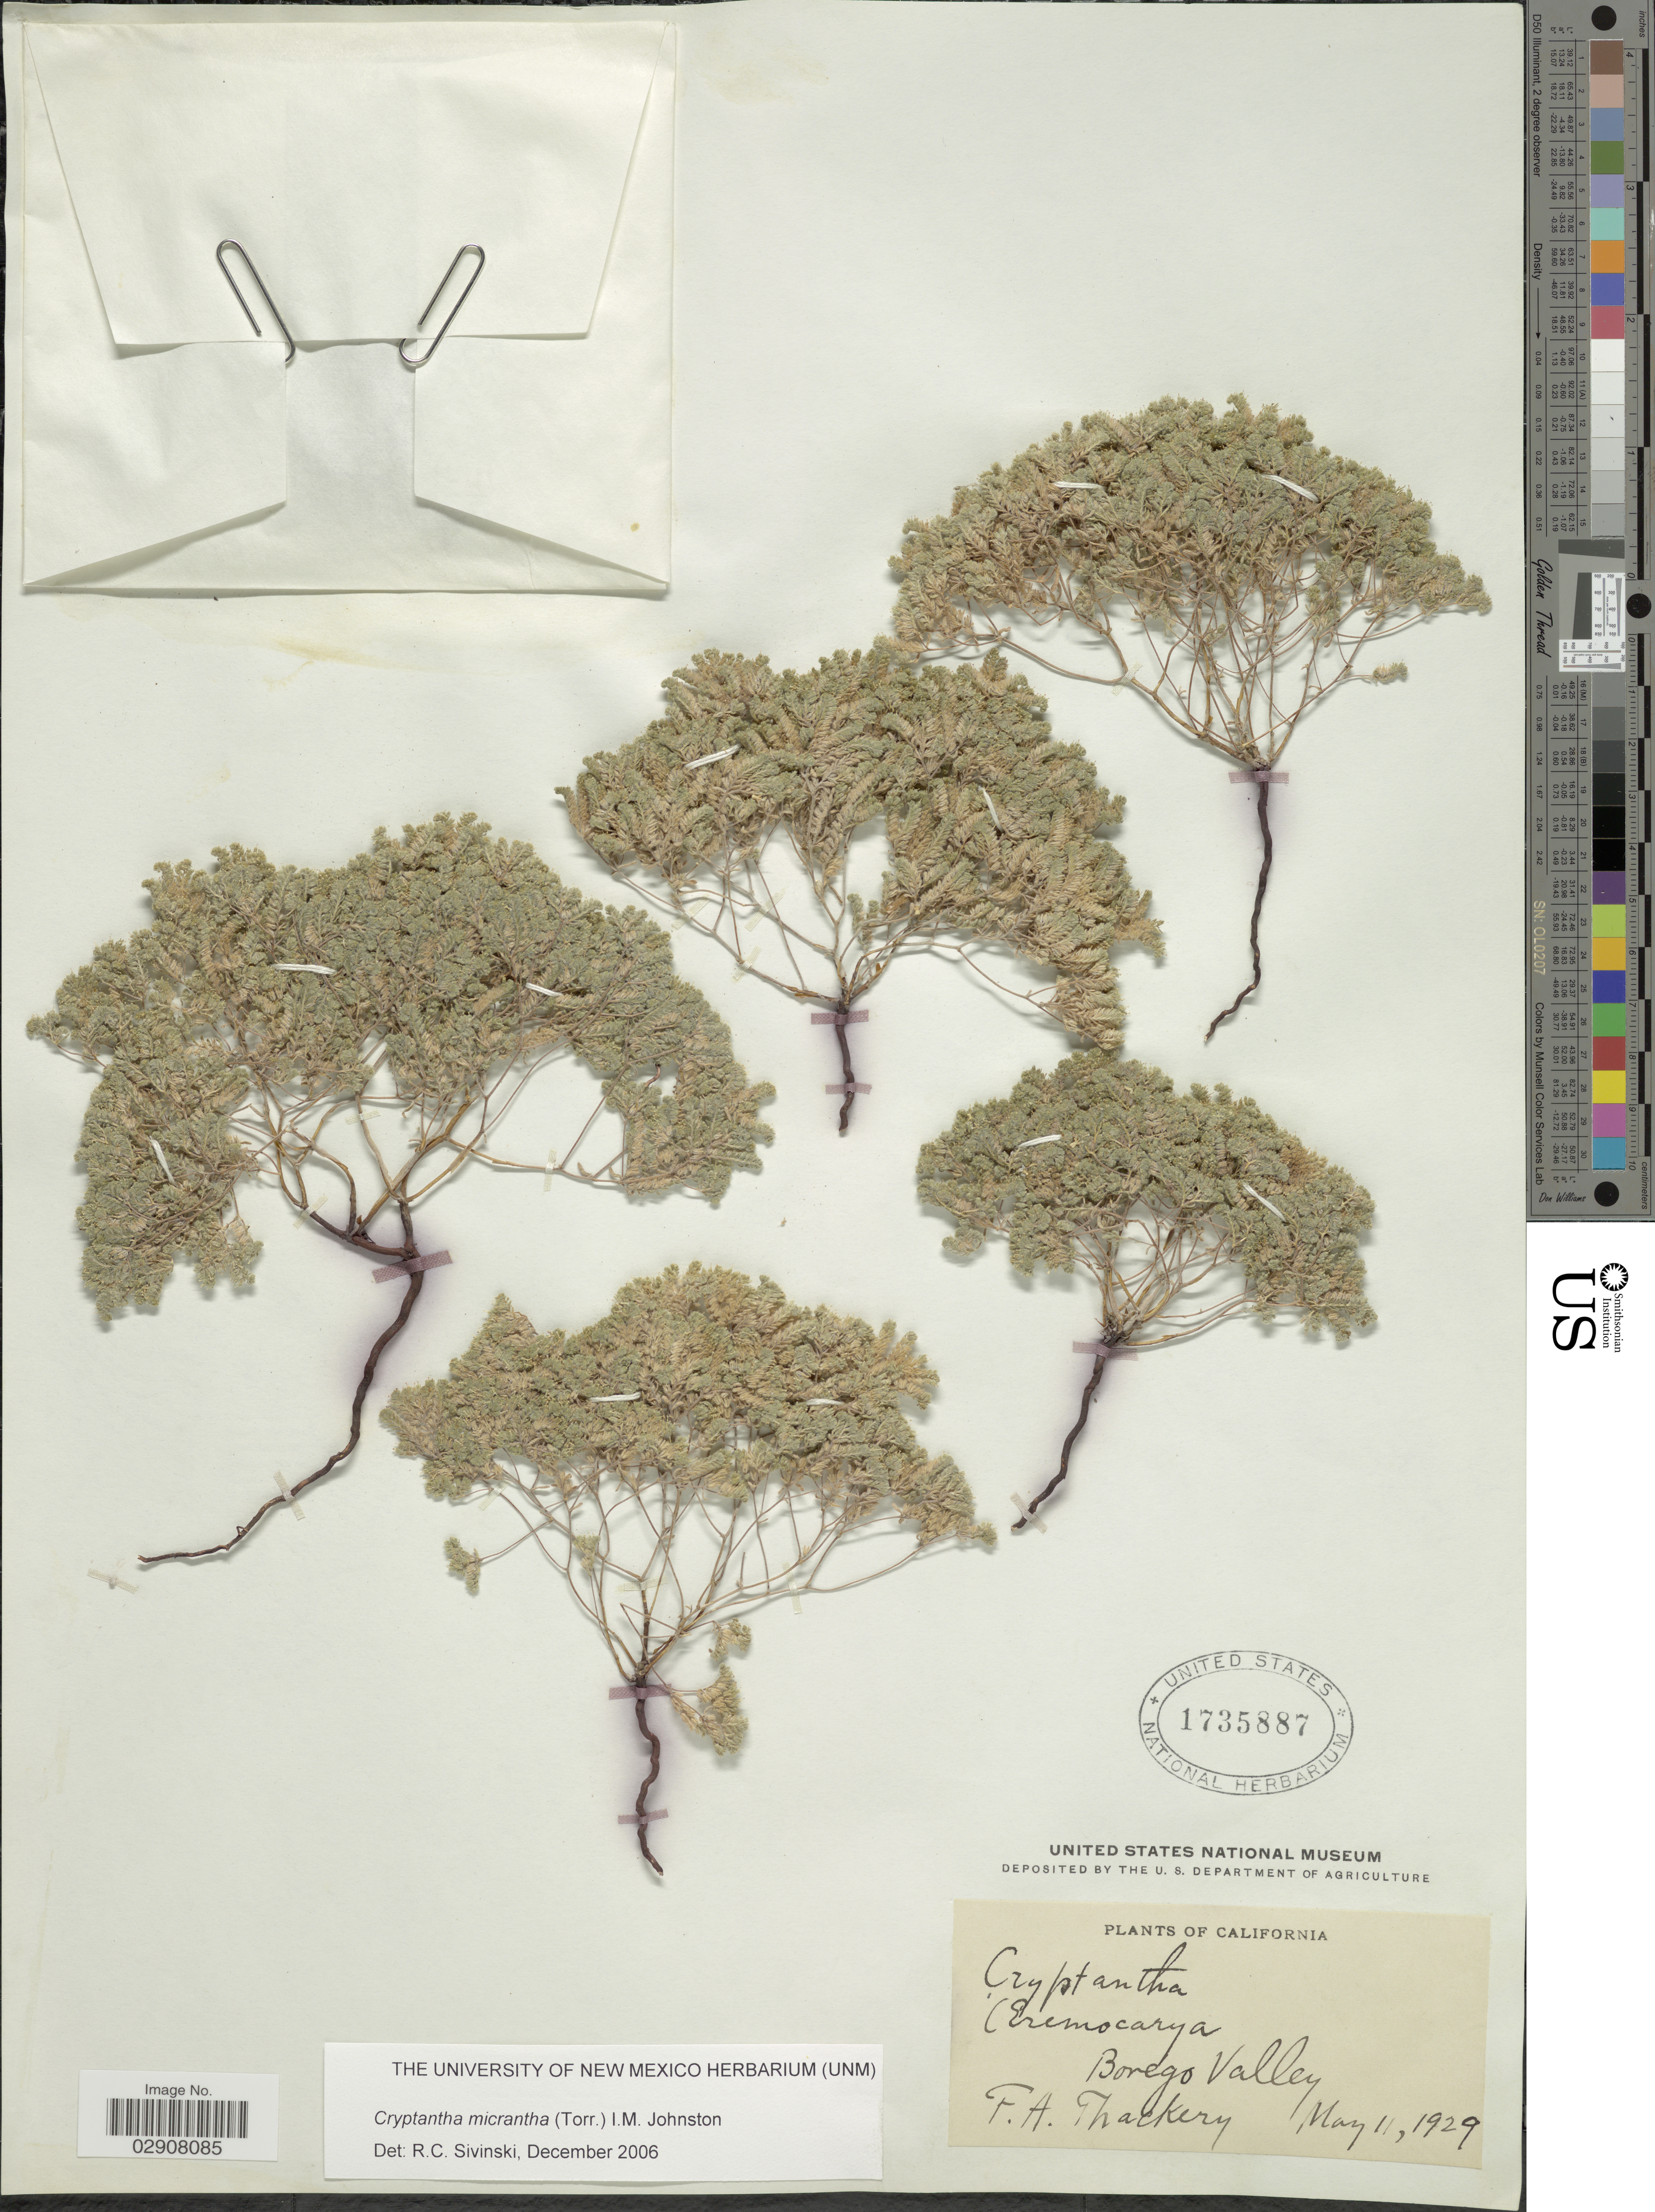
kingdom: Plantae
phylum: Tracheophyta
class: Magnoliopsida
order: Boraginales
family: Boraginaceae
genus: Cryptantha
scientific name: Cryptantha micrantha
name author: (Torr.) I.M. Johnst.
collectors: F. Thackery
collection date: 1929-05-11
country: United States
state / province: California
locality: Borego Valley.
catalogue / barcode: US 1735887